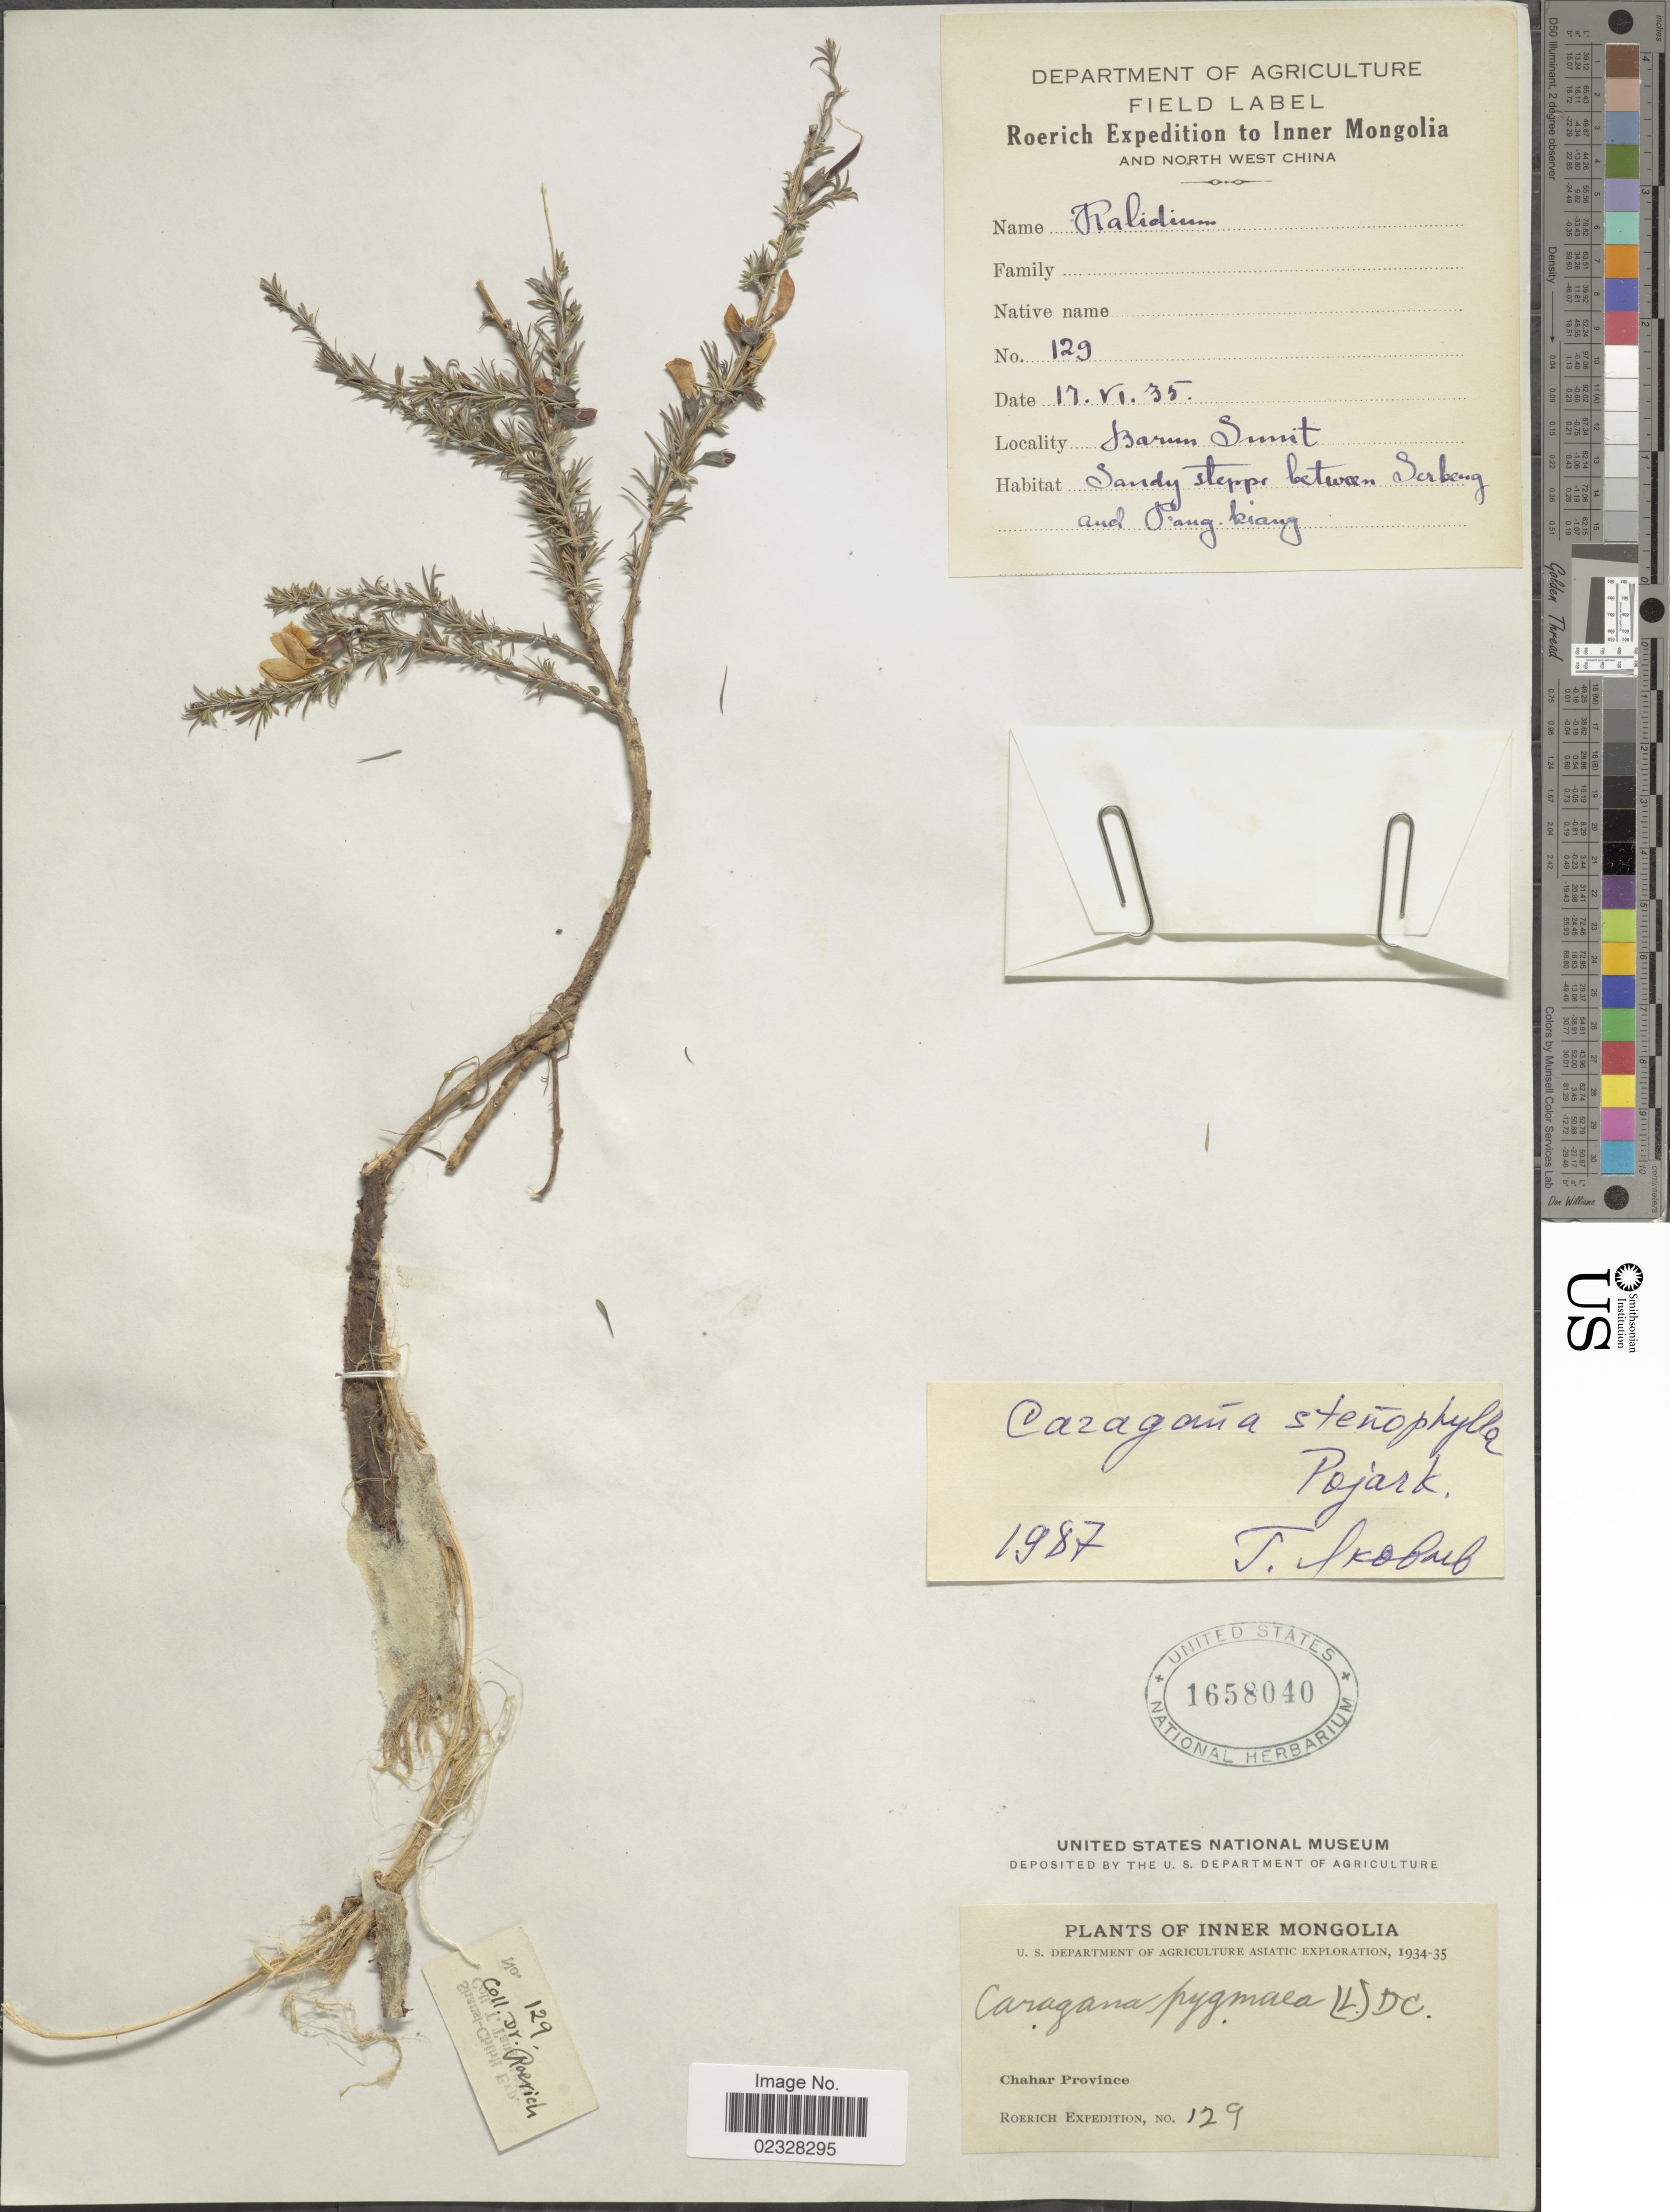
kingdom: Plantae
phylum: Tracheophyta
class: Magnoliopsida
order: Fabales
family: Fabaceae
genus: Caragana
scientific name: Caragana stenophylla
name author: Pojark.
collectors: Roerich Expedition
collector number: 129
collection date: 1935-06-17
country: China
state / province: Nei Monggol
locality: Inner Mongolia, Barun Sunit, sandy steppe between Serbeng and Pang-kiang, Chahar Province.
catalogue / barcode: US 1658040